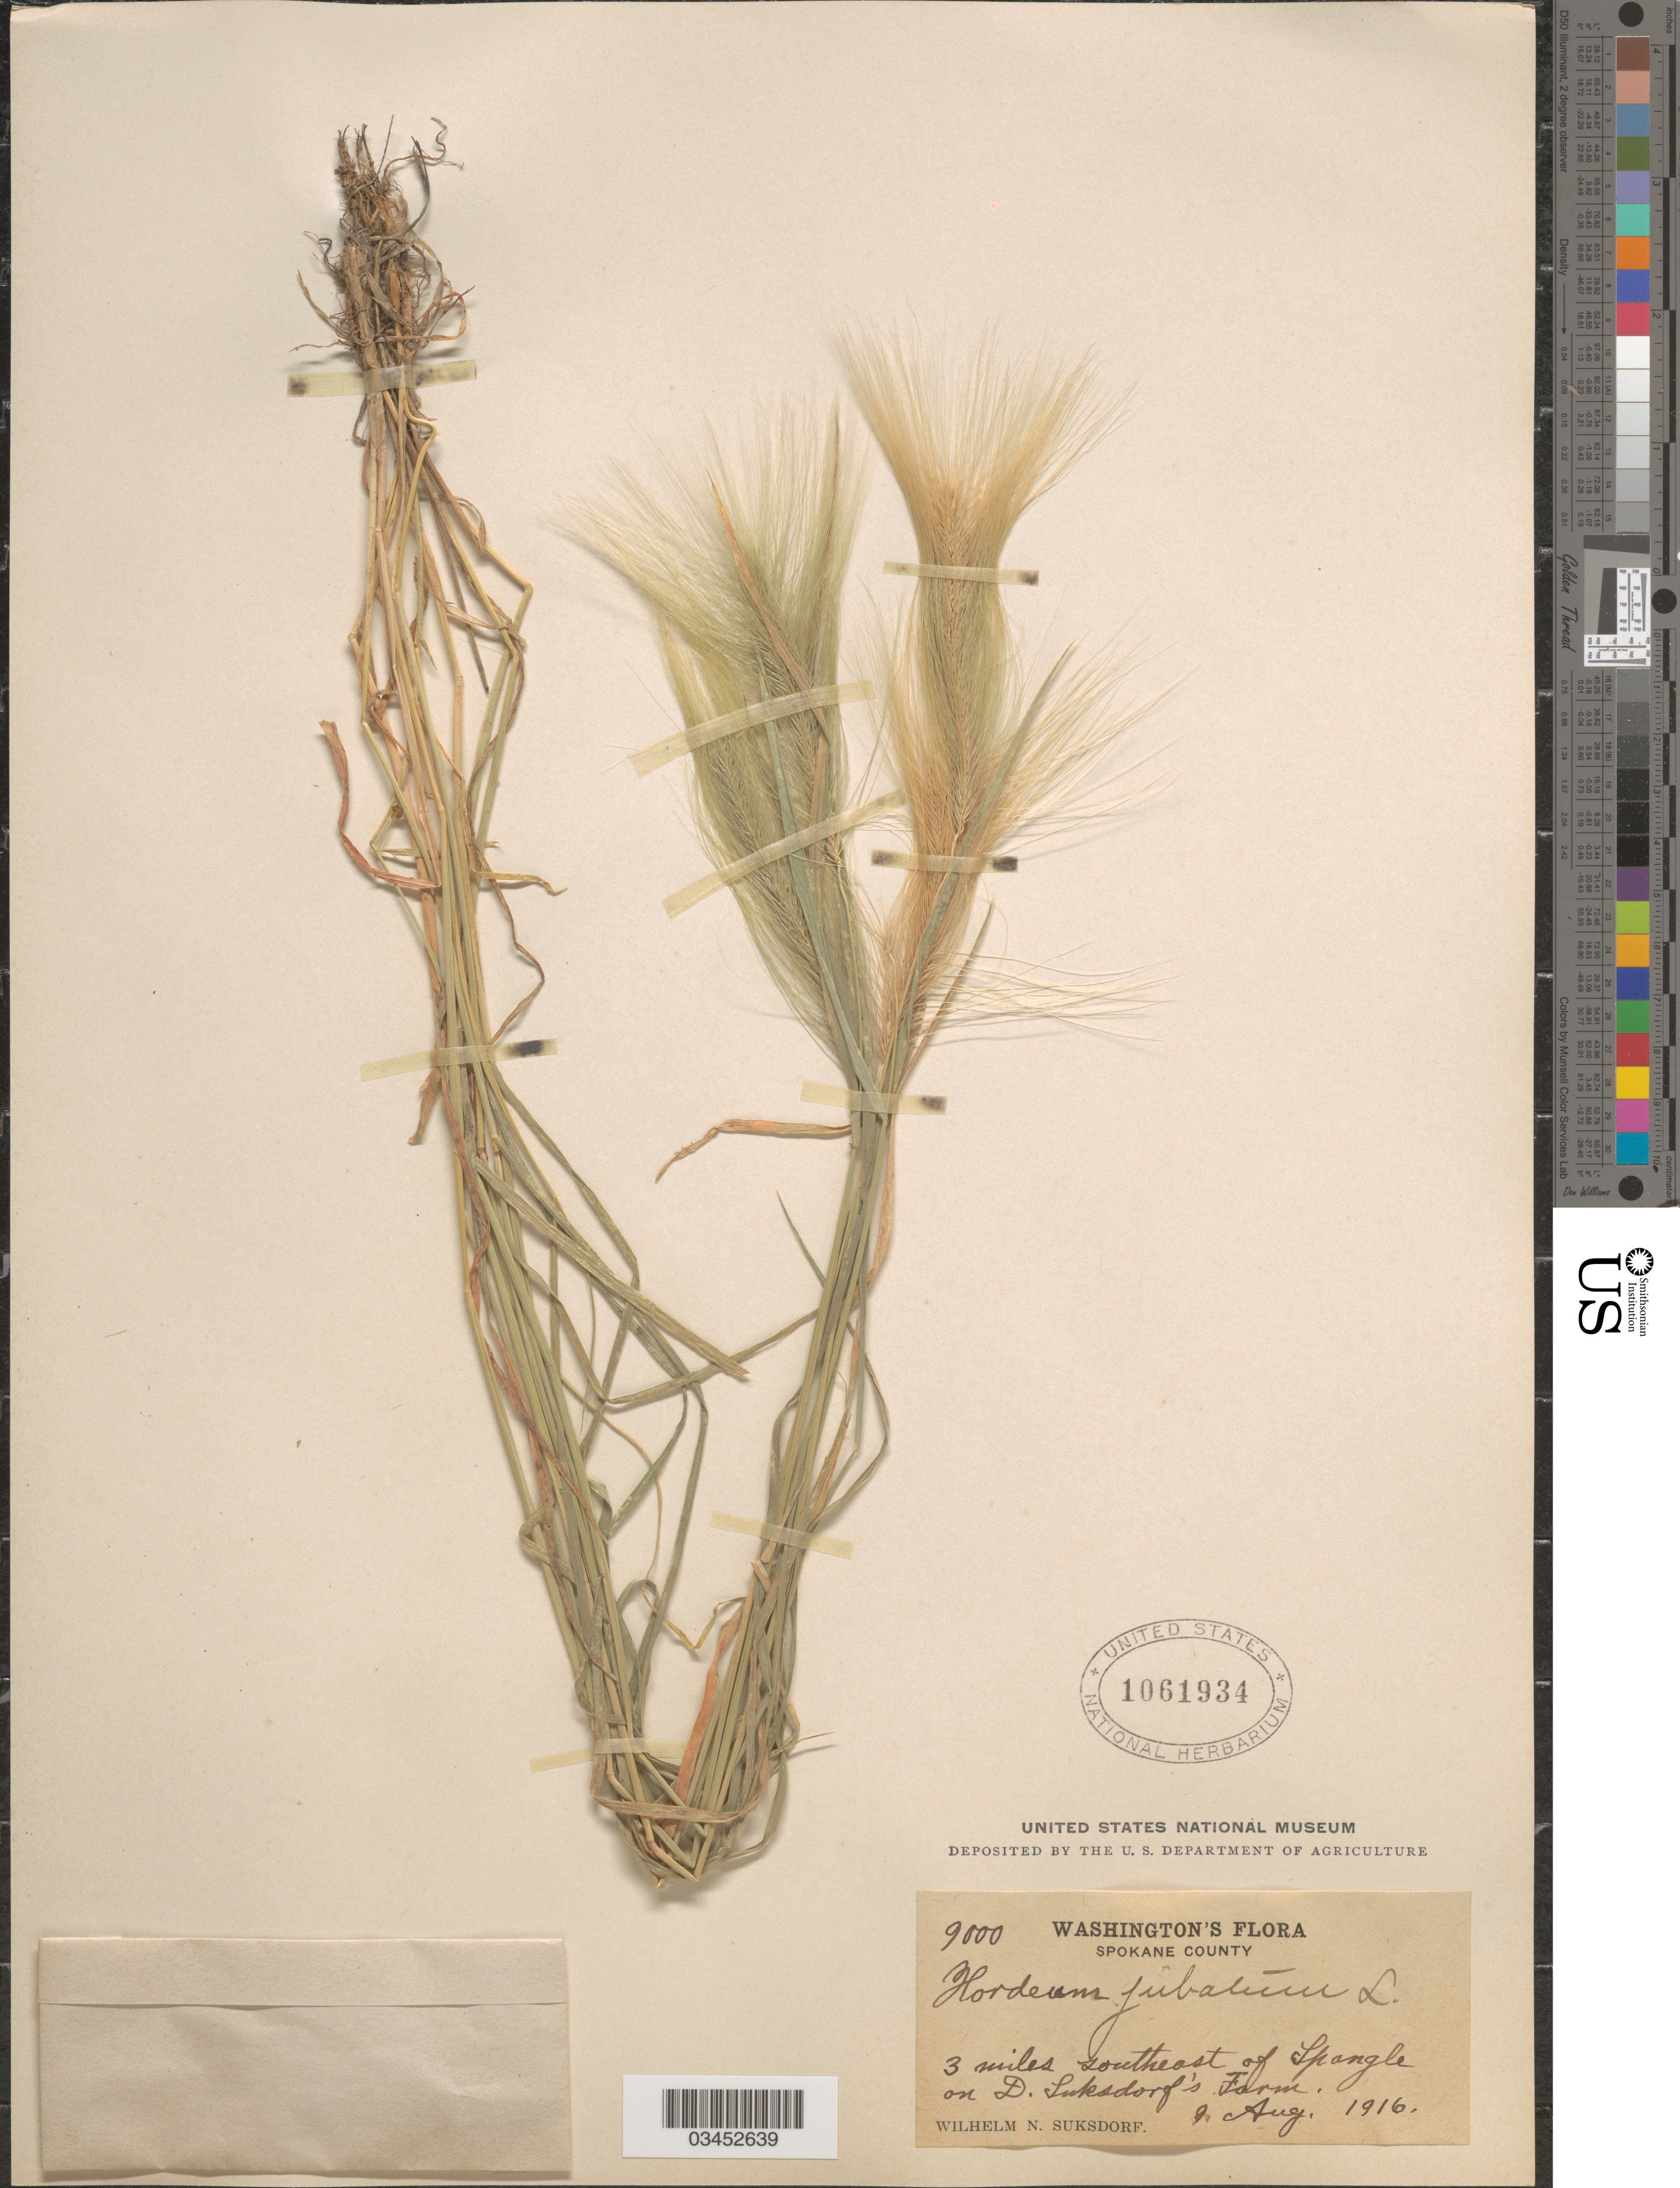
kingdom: Plantae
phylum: Tracheophyta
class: Liliopsida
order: Poales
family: Poaceae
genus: Hordeum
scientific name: Hordeum jubatum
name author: L.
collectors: W. N. Suksdorf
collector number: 9000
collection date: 1916-08-09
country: United States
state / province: Washington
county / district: Spokane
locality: Spokane County. 3 miles southeast of Spangle on D. Suksdorf's Farm.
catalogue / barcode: US 1061934